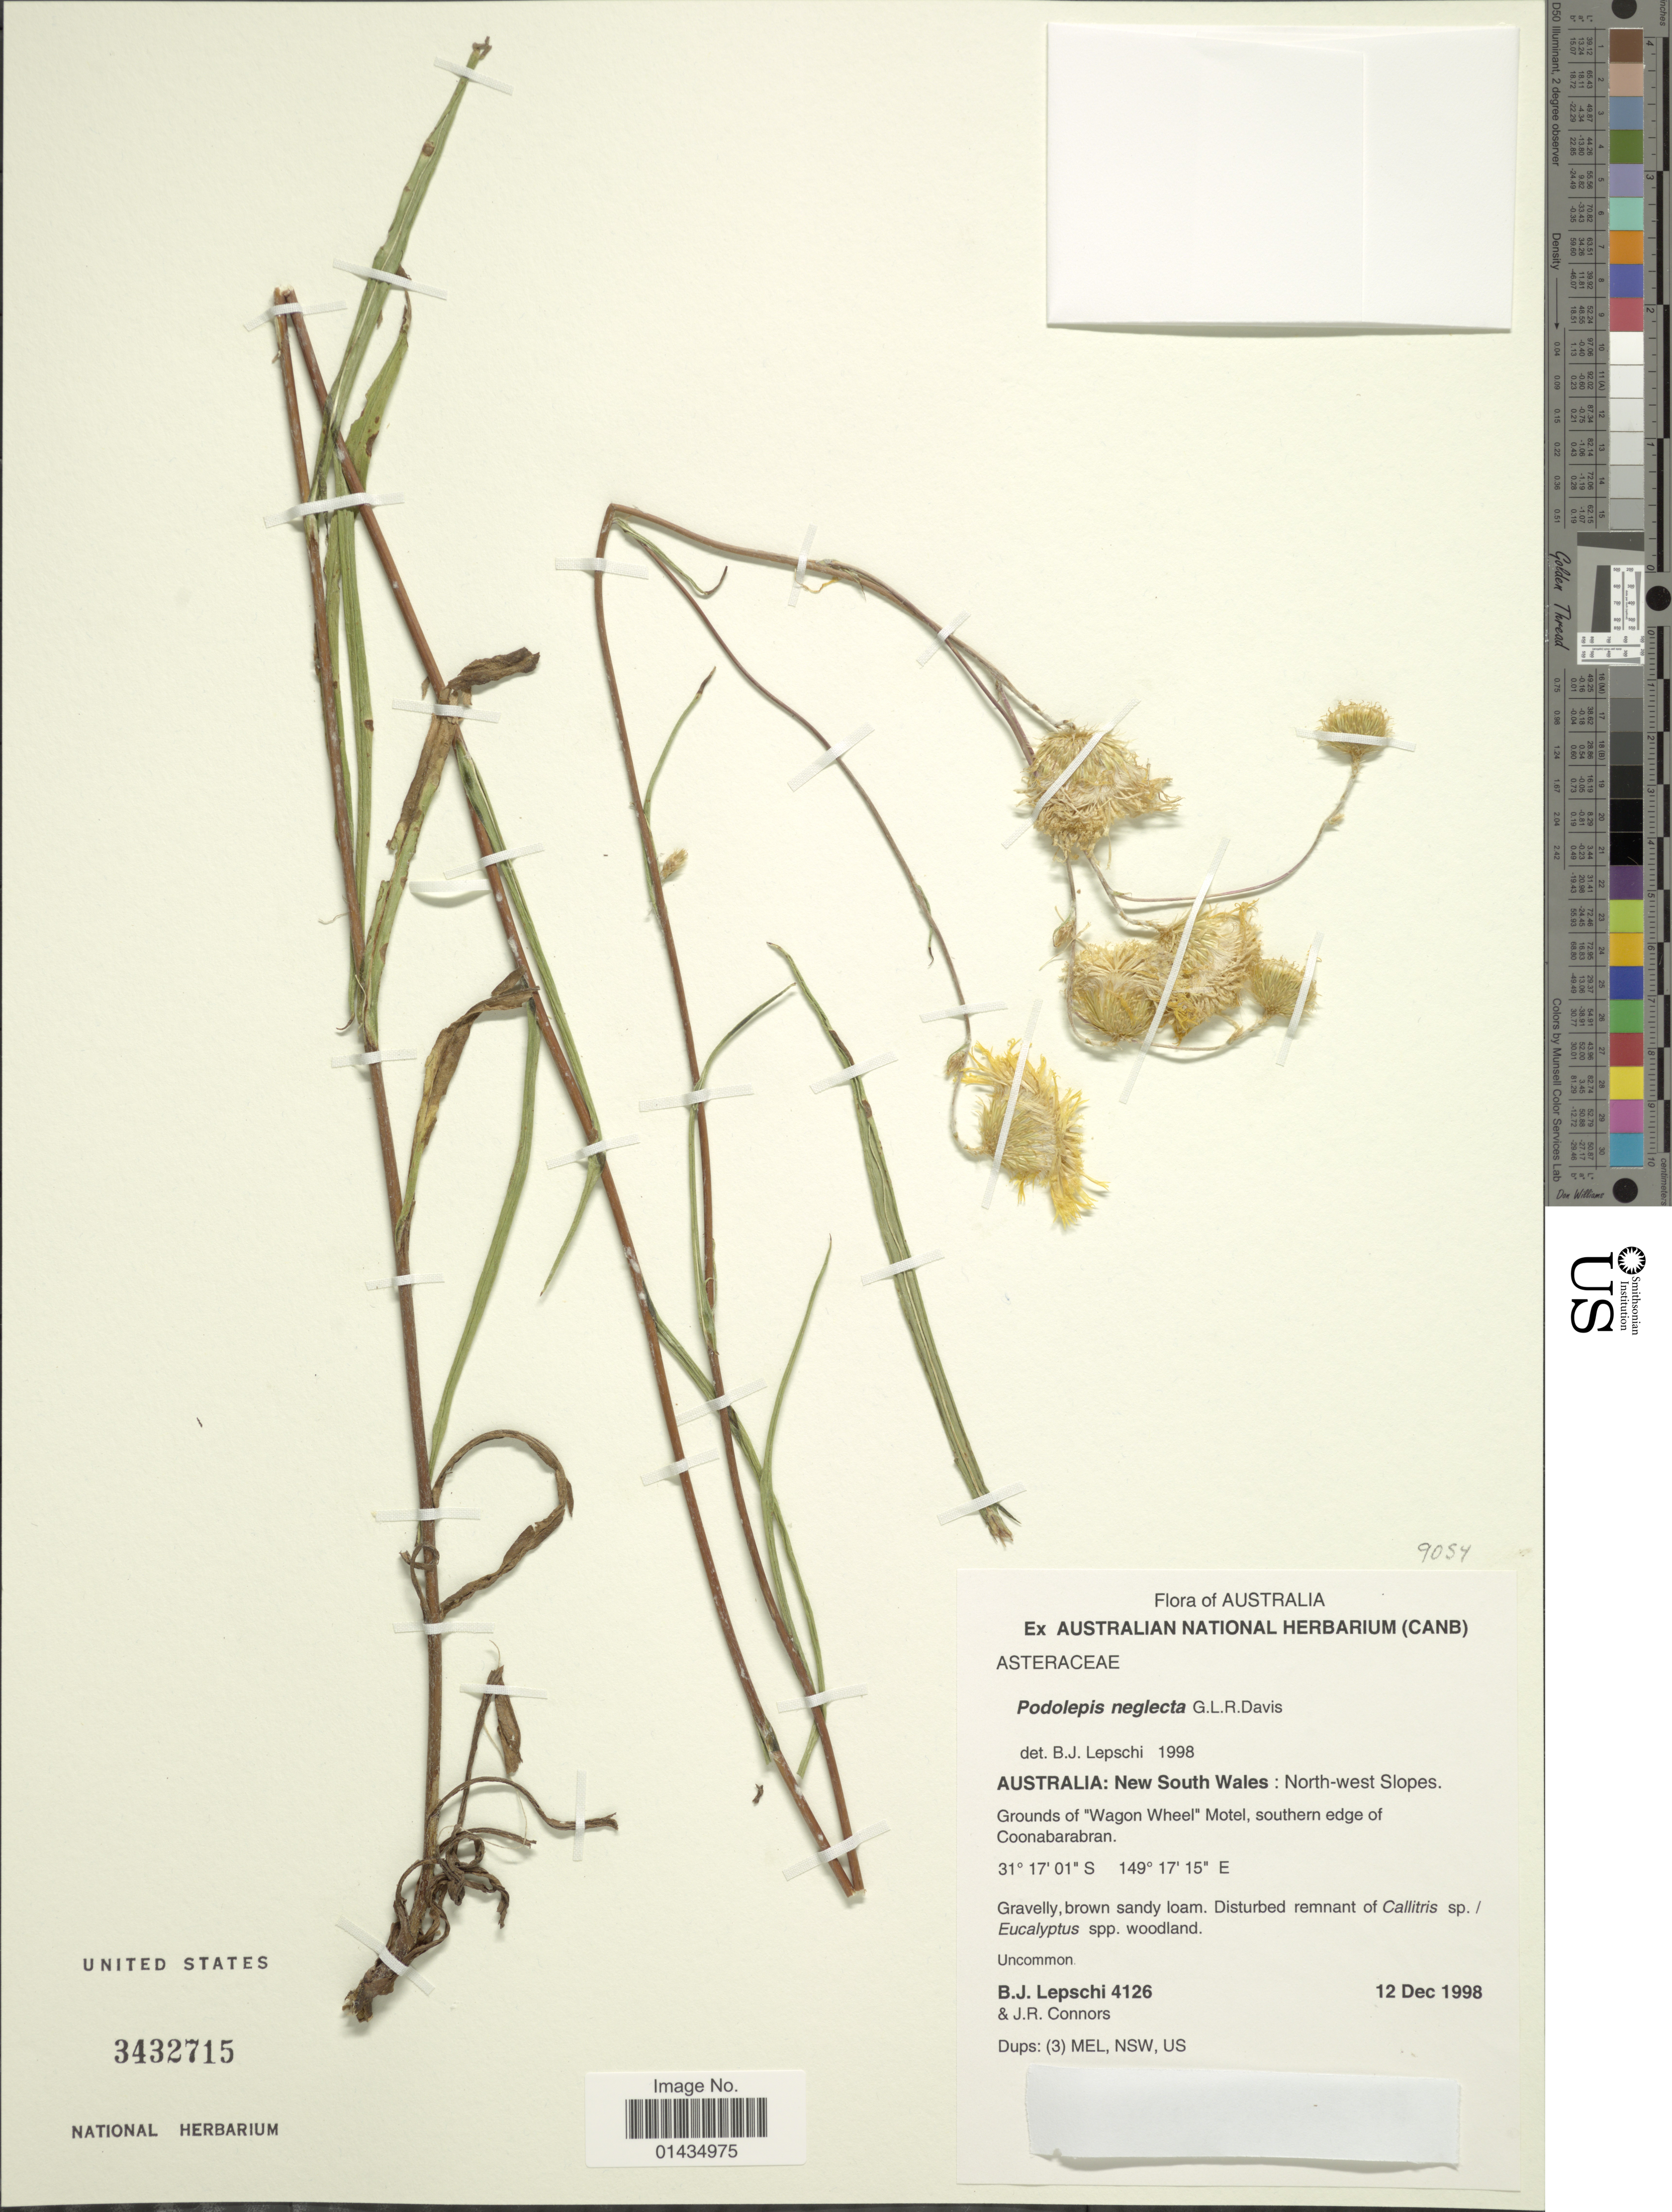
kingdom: Plantae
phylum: Tracheophyta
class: Magnoliopsida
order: Asterales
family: Asteraceae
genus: Podolepis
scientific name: Podolepis neglecta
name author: G.L. Davis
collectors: B. Lepschi & J. Connors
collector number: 4126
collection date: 1998-12-12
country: Australia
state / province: New South Wales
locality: North-west Slopes, ground of "Wagon Wheel"Motel, southern edge of Coonabarabran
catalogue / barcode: US 3432715